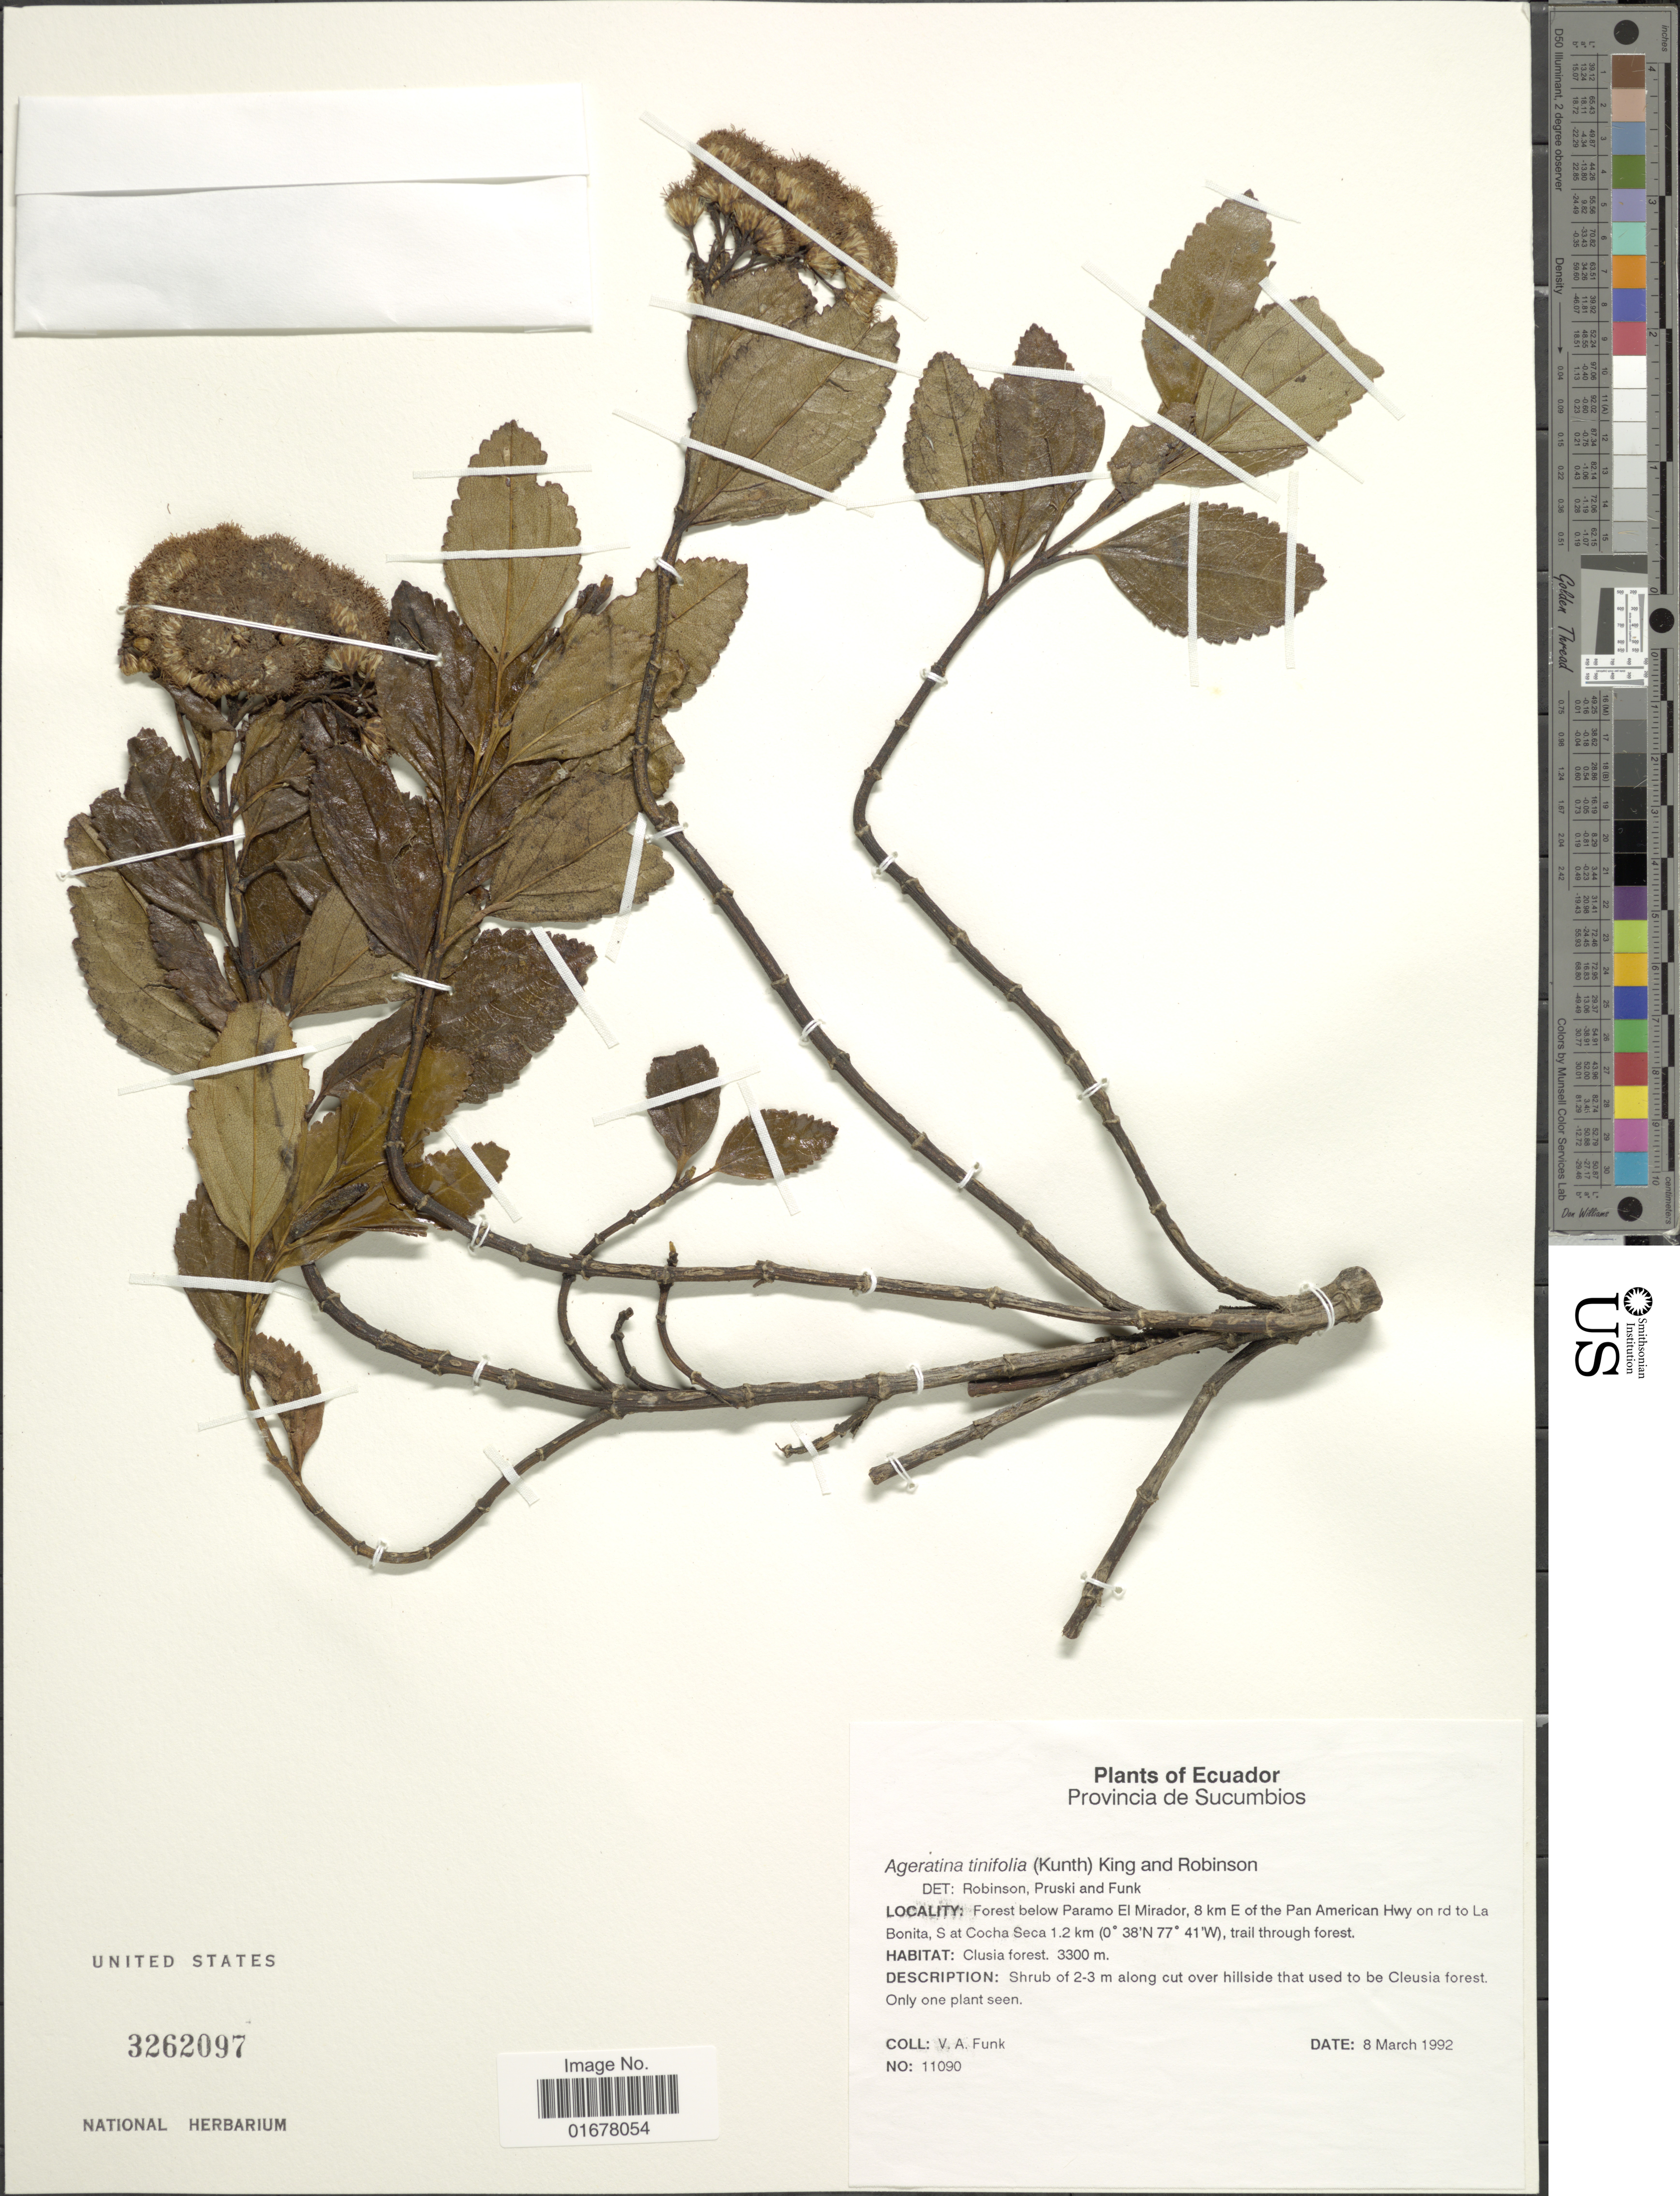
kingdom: Plantae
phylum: Tracheophyta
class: Magnoliopsida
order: Asterales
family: Asteraceae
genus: Ageratina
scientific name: Ageratina tinifolia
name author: (Kunth) R.M. King & H. Rob.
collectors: V. Funk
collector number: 11090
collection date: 1992-03-08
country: Ecuador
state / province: Sucumbíos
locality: Porvincia de Sucumbios, Forest below Paramo El Mirador, 8 km E of the Pan American Hwy on rd to La Bonita, S at Cocha Seca 1.2 km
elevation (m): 3300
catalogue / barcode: US 3262097